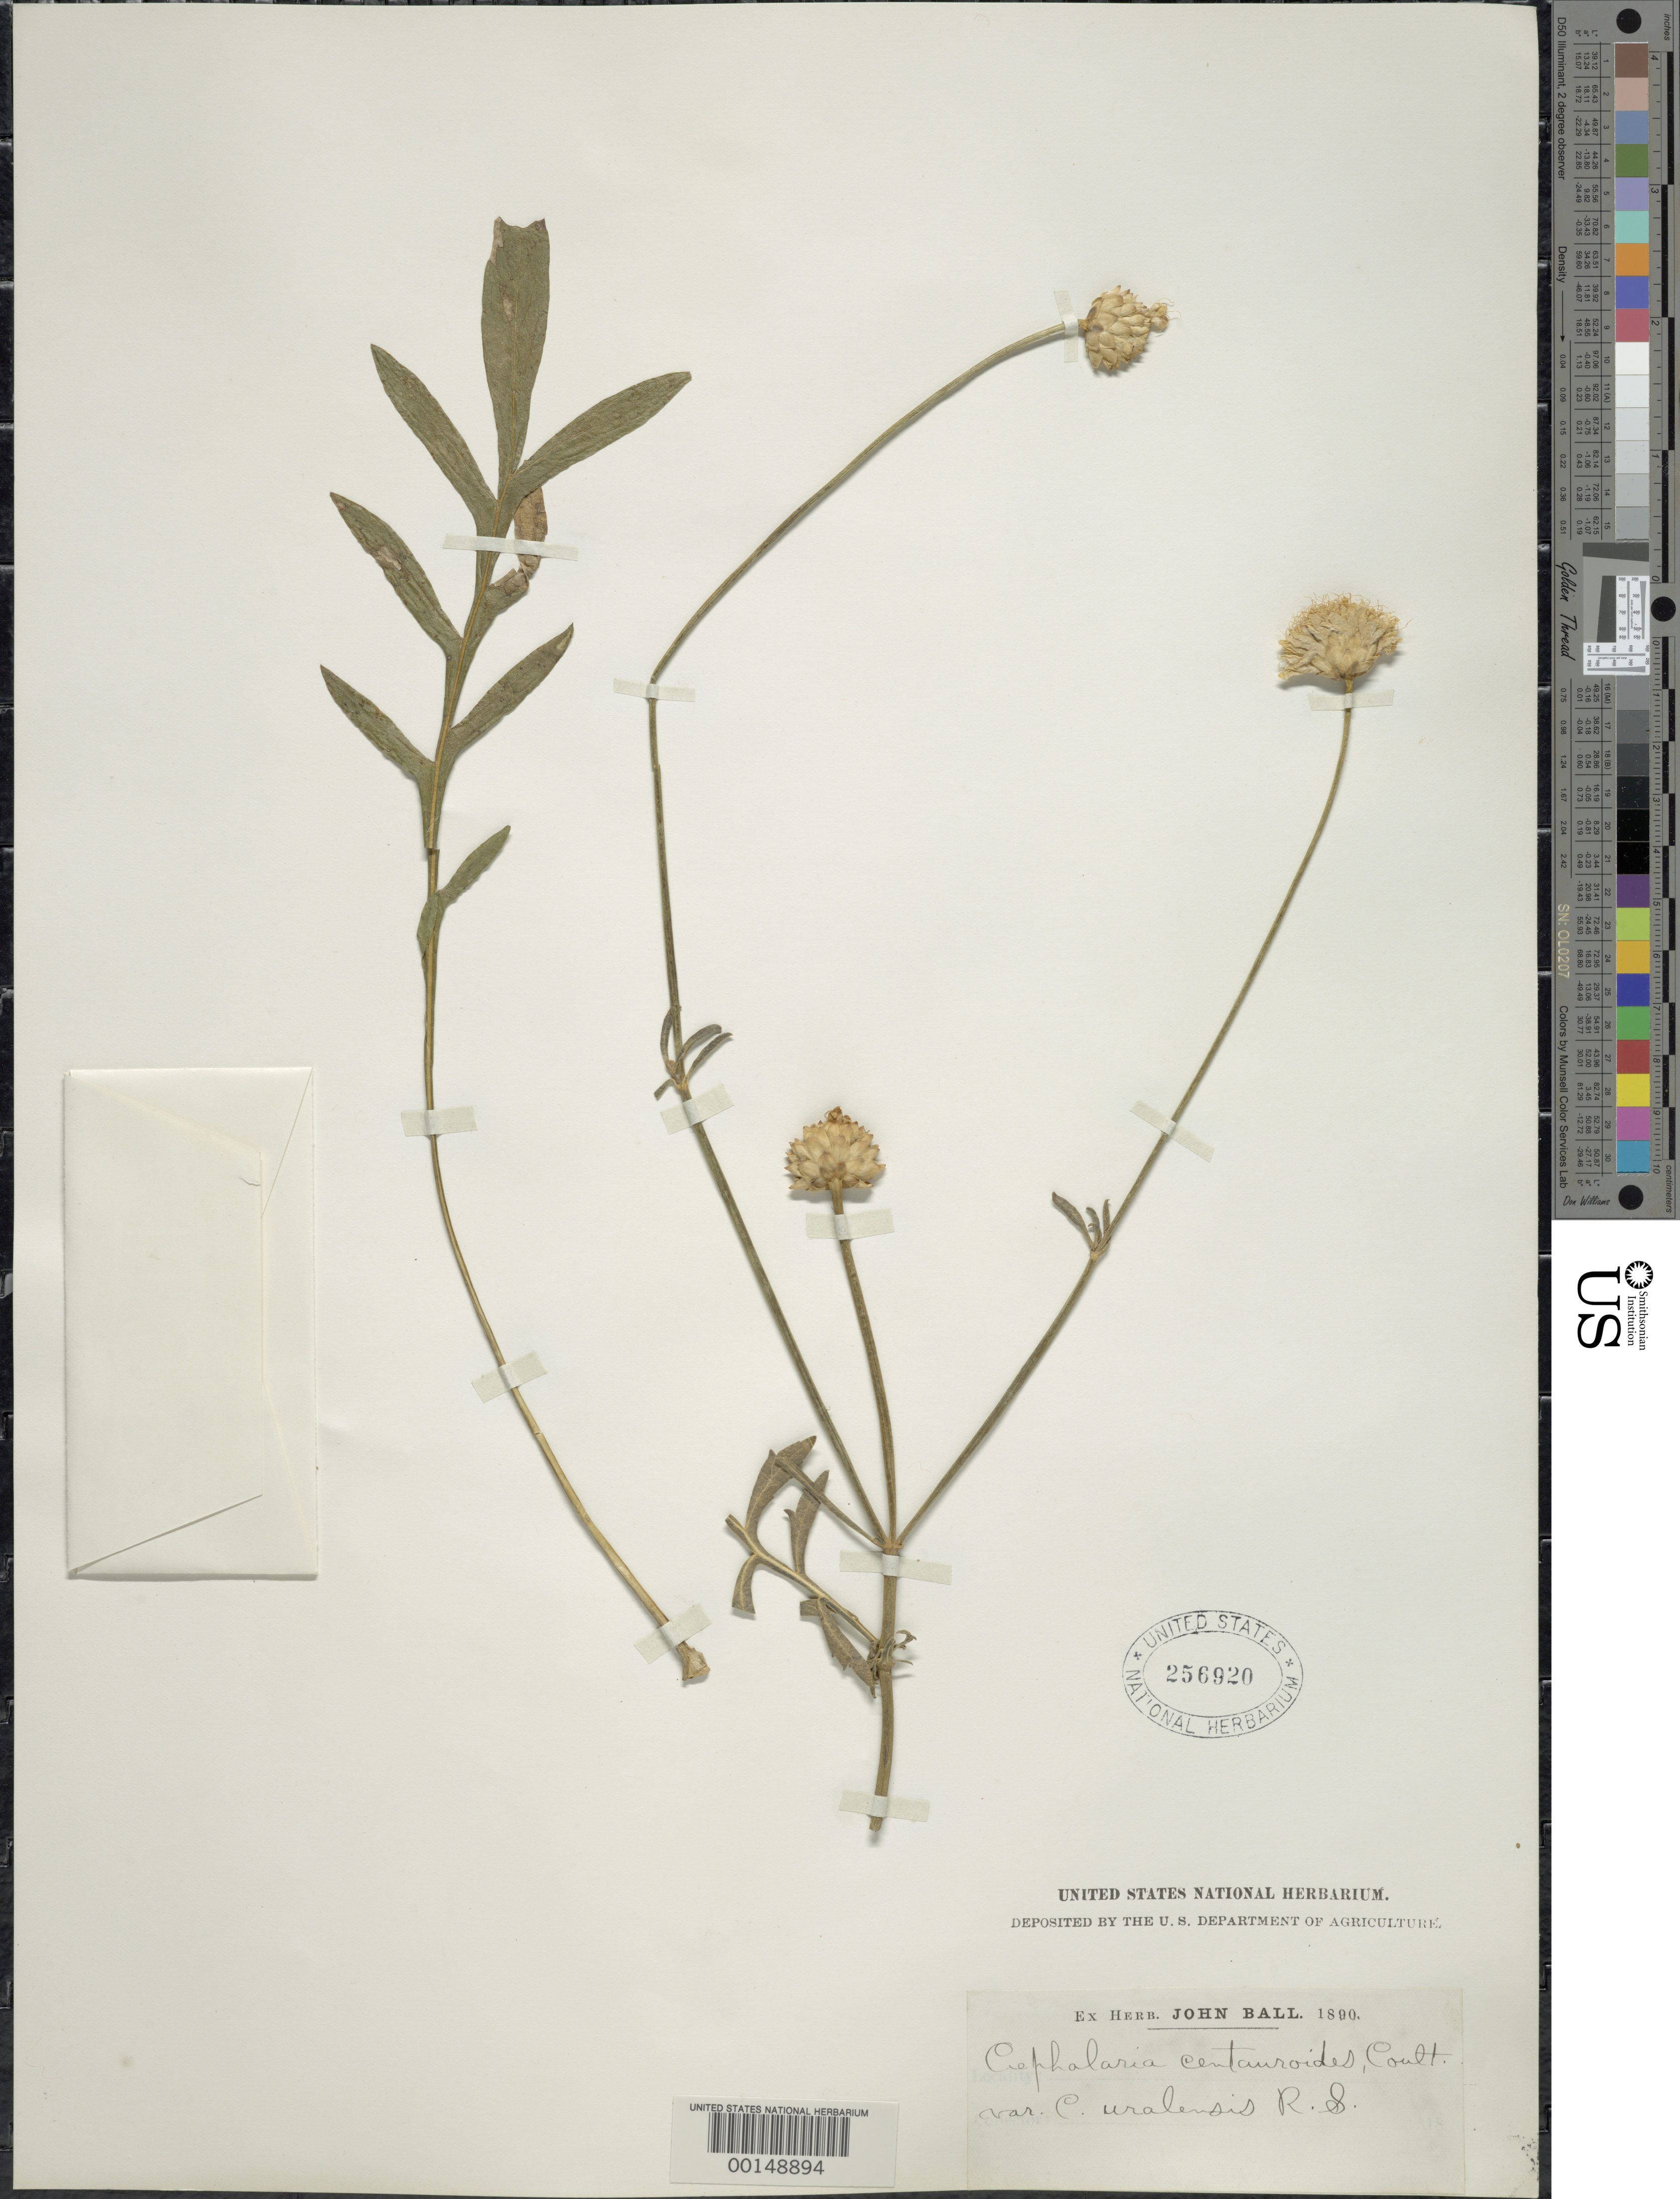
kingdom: Plantae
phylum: Tracheophyta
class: Magnoliopsida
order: Dipsacales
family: Caprifoliaceae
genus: Cephalaria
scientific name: Cephalaria centauroides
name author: Coult.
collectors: J. Ball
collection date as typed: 1890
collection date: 1890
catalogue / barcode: US 256920